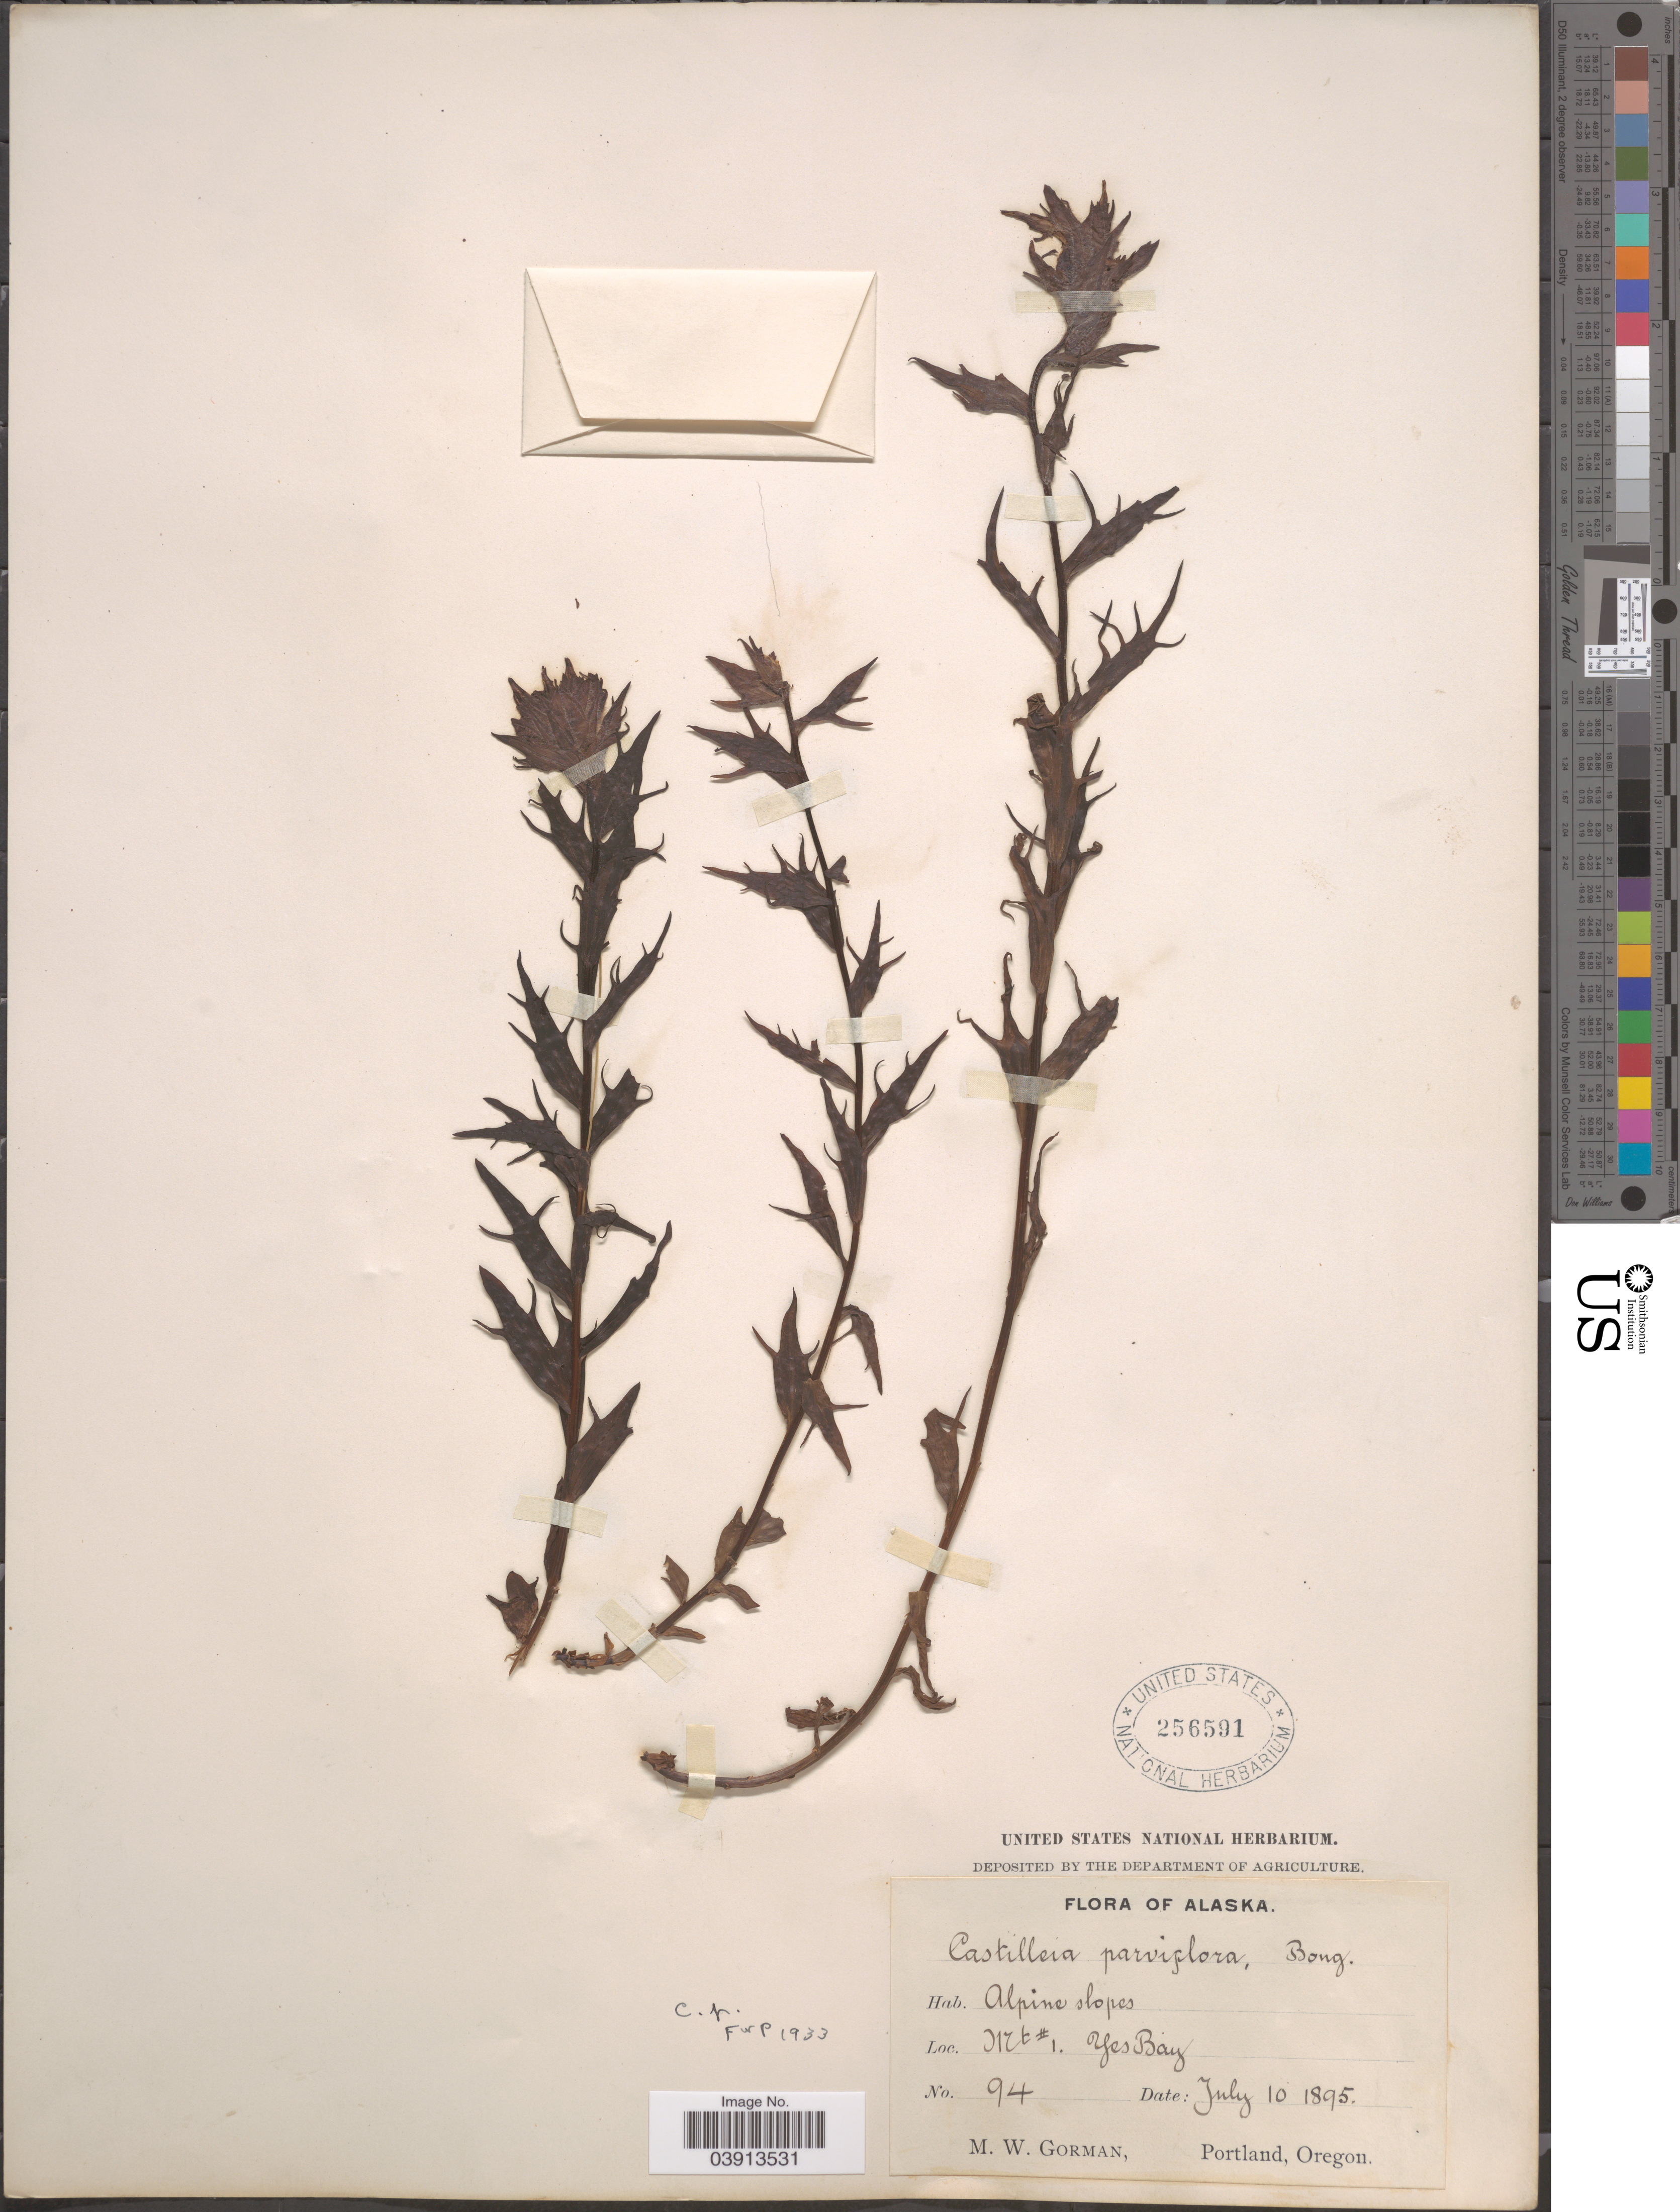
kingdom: Plantae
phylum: Tracheophyta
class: Magnoliopsida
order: Lamiales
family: Orobanchaceae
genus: Castilleja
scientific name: Castilleja parviflora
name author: Bong.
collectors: M. W. Gorman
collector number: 94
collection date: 1895-07-10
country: United States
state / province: Alaska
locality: Mt #1. Yes Bay.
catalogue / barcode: US 256591